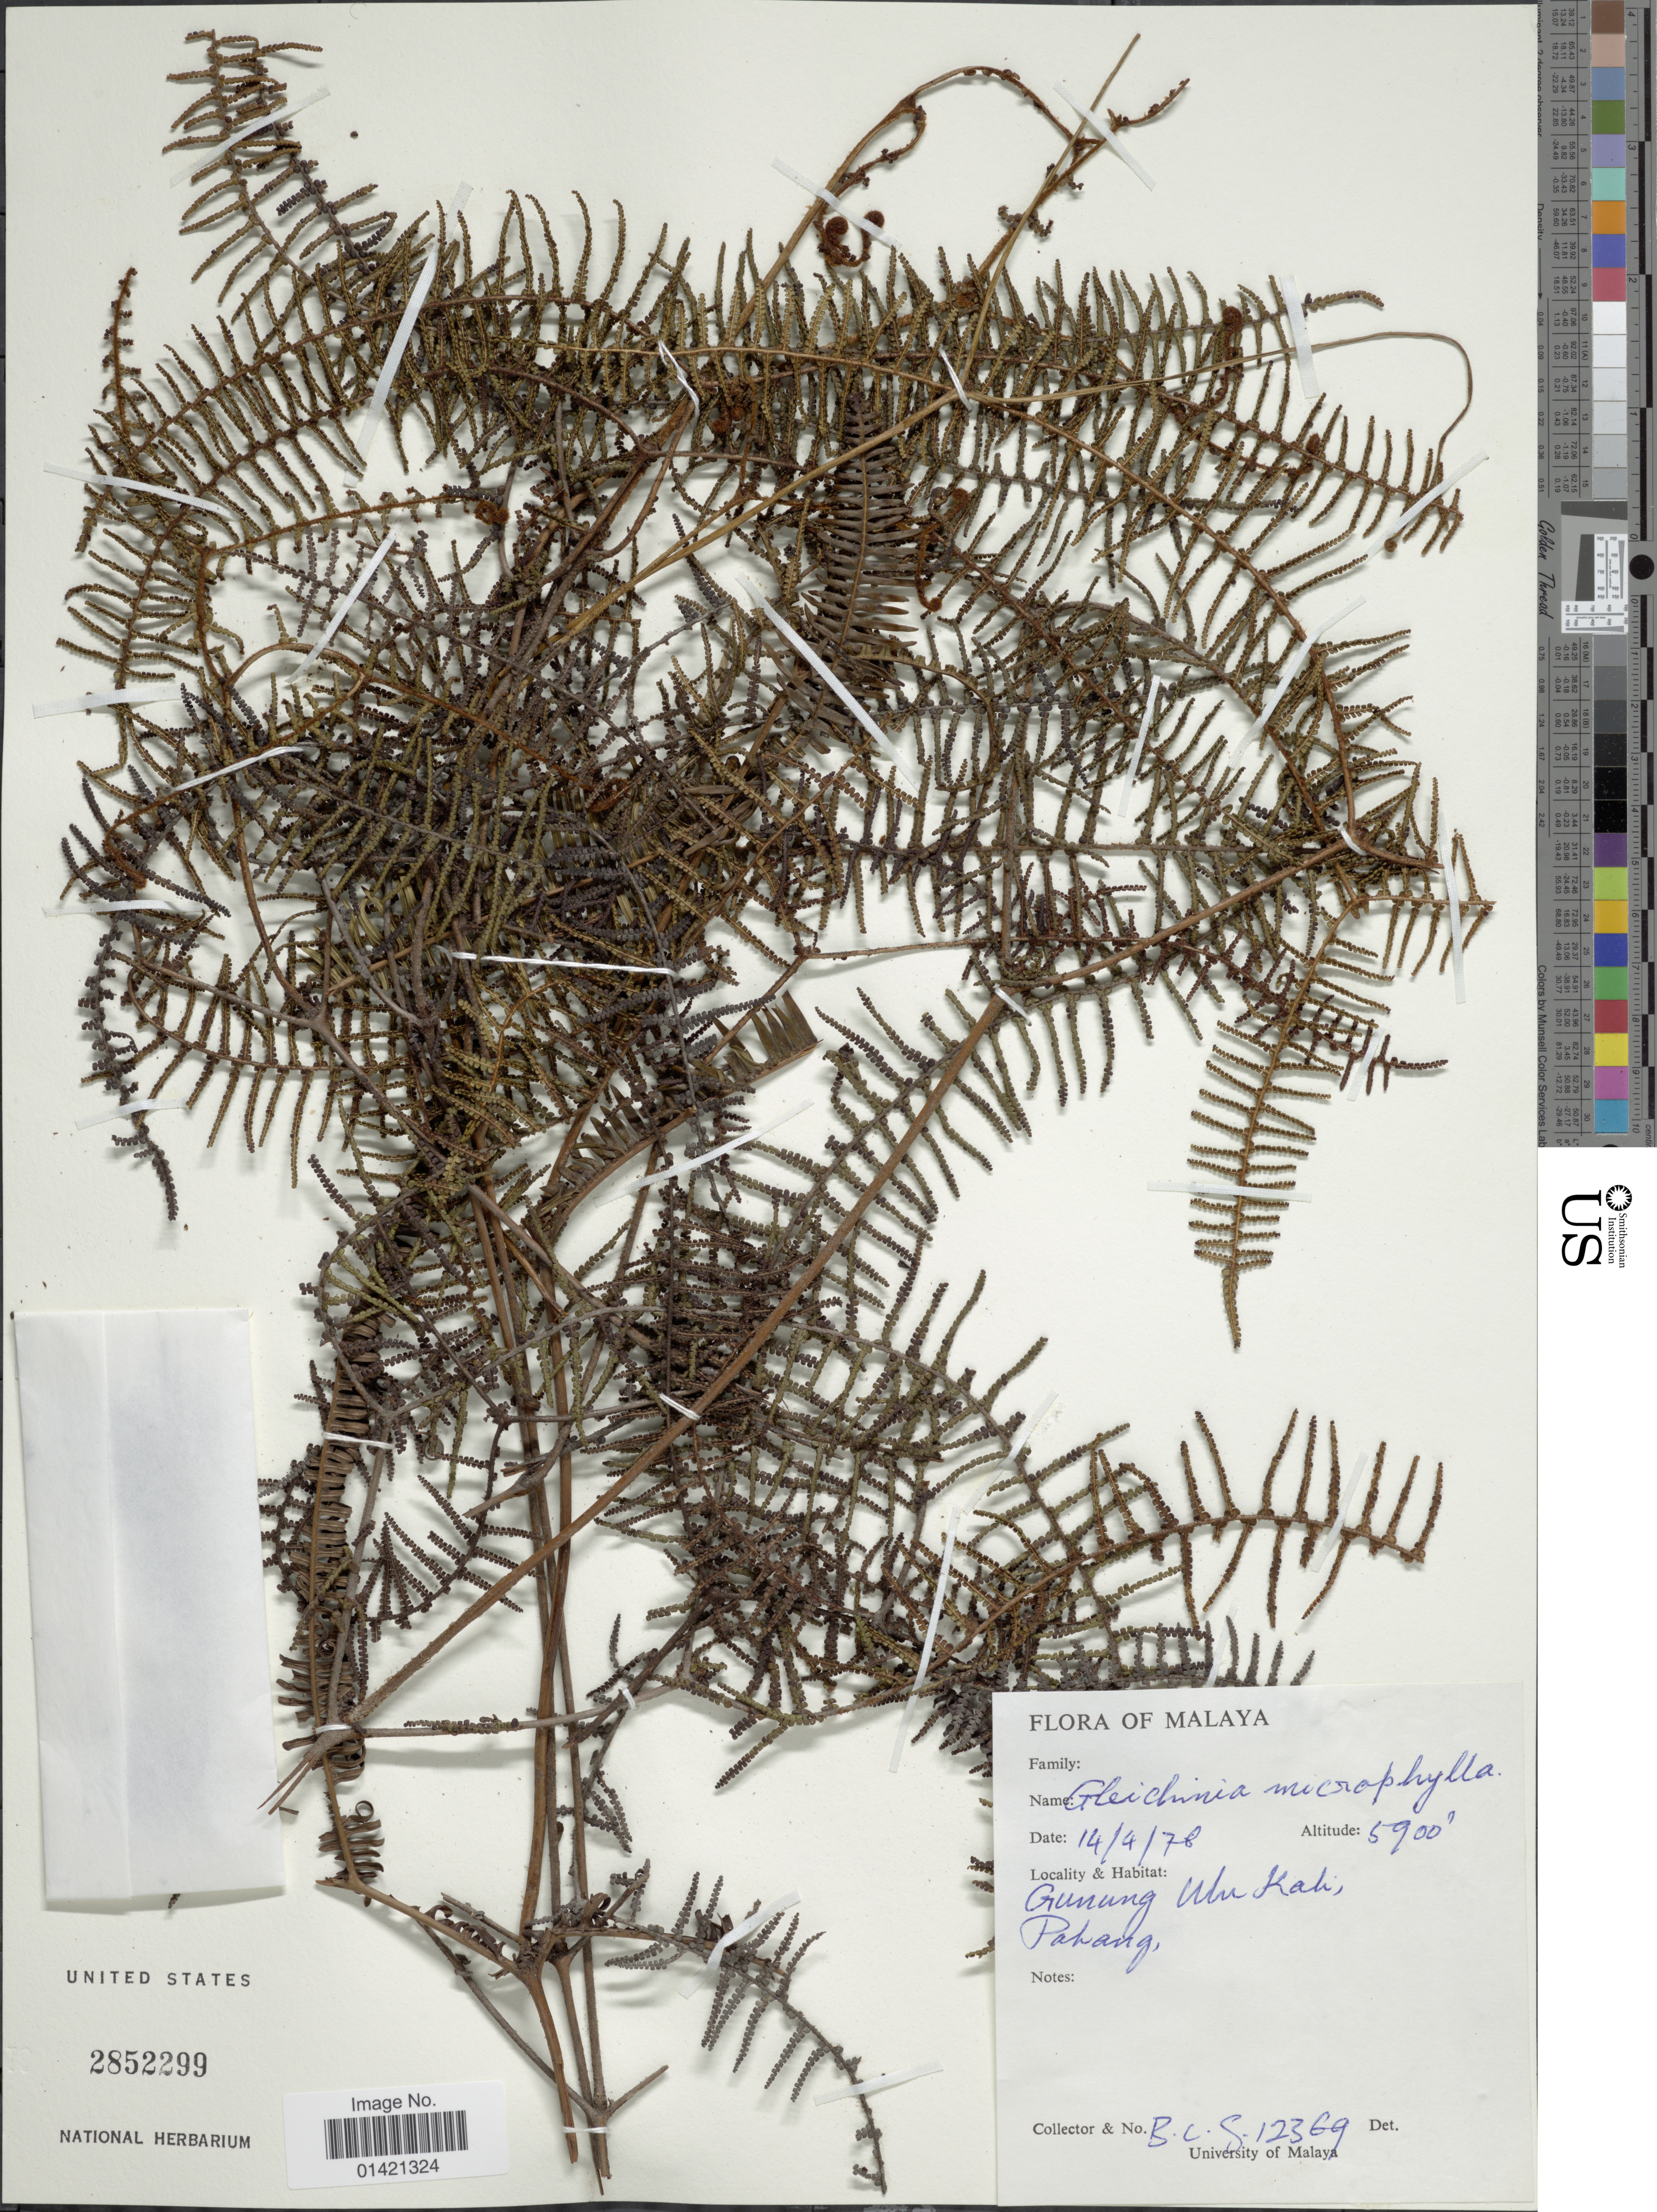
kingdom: Plantae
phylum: Tracheophyta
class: Polypodiopsida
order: Gleicheniales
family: Gleicheniaceae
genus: Gleichenia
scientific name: Gleichenia microphylla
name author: R. Br.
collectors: B. C. G.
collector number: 12369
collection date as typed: Transcribed d/m/y: 14/4/78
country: Malaysia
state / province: Pahang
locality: Malaya. Gunung Ulu Kali.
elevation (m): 1798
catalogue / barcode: US 2852299